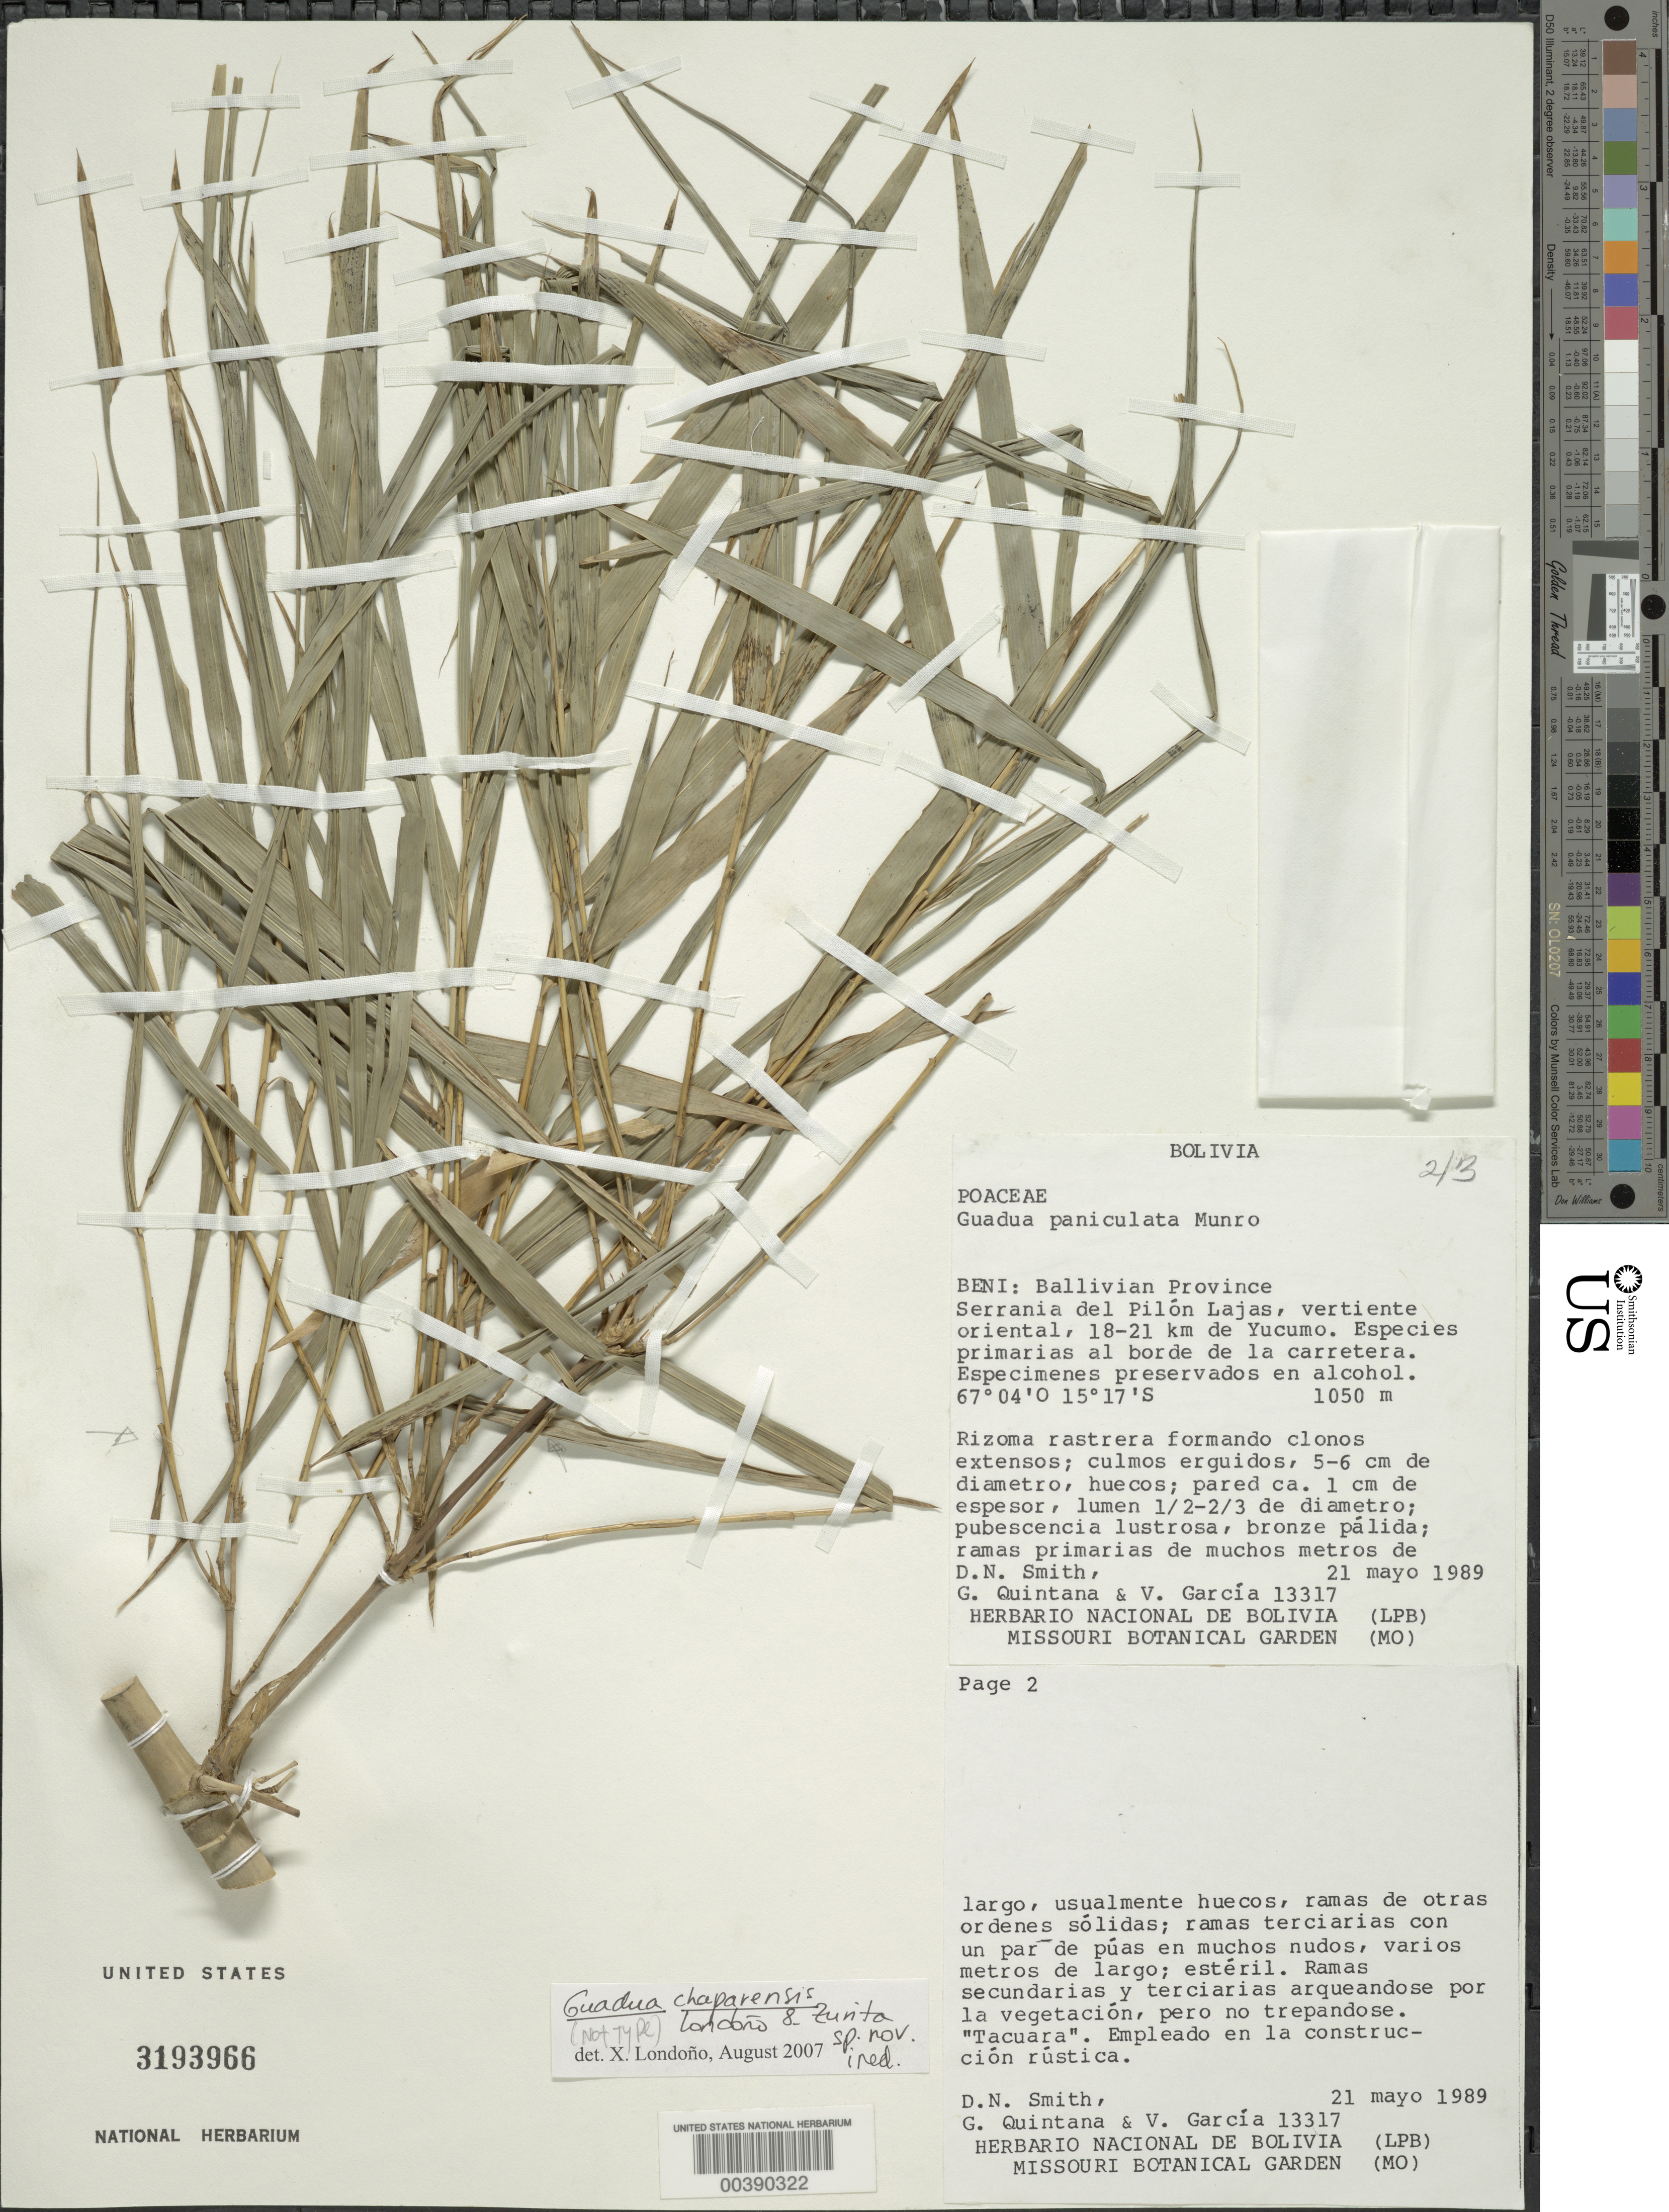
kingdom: Plantae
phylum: Tracheophyta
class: Liliopsida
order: Poales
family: Poaceae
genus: Guadua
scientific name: Guadua chaparensis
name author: Londoño & Zurita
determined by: Londoño, X., (TULV), Jardin Botanico "Juan Maria Cespedes"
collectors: D. Smith, V. Garcia & G. Quintana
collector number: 13317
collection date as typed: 21 May 1989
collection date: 1989-05-21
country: Bolivia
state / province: Beni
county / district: General José Ballivián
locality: Serrania del Pilon Lajas, Vertiente Oriental, 18-21 km de Yucumo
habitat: Borde de la carretera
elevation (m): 1050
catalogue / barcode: US 3193966